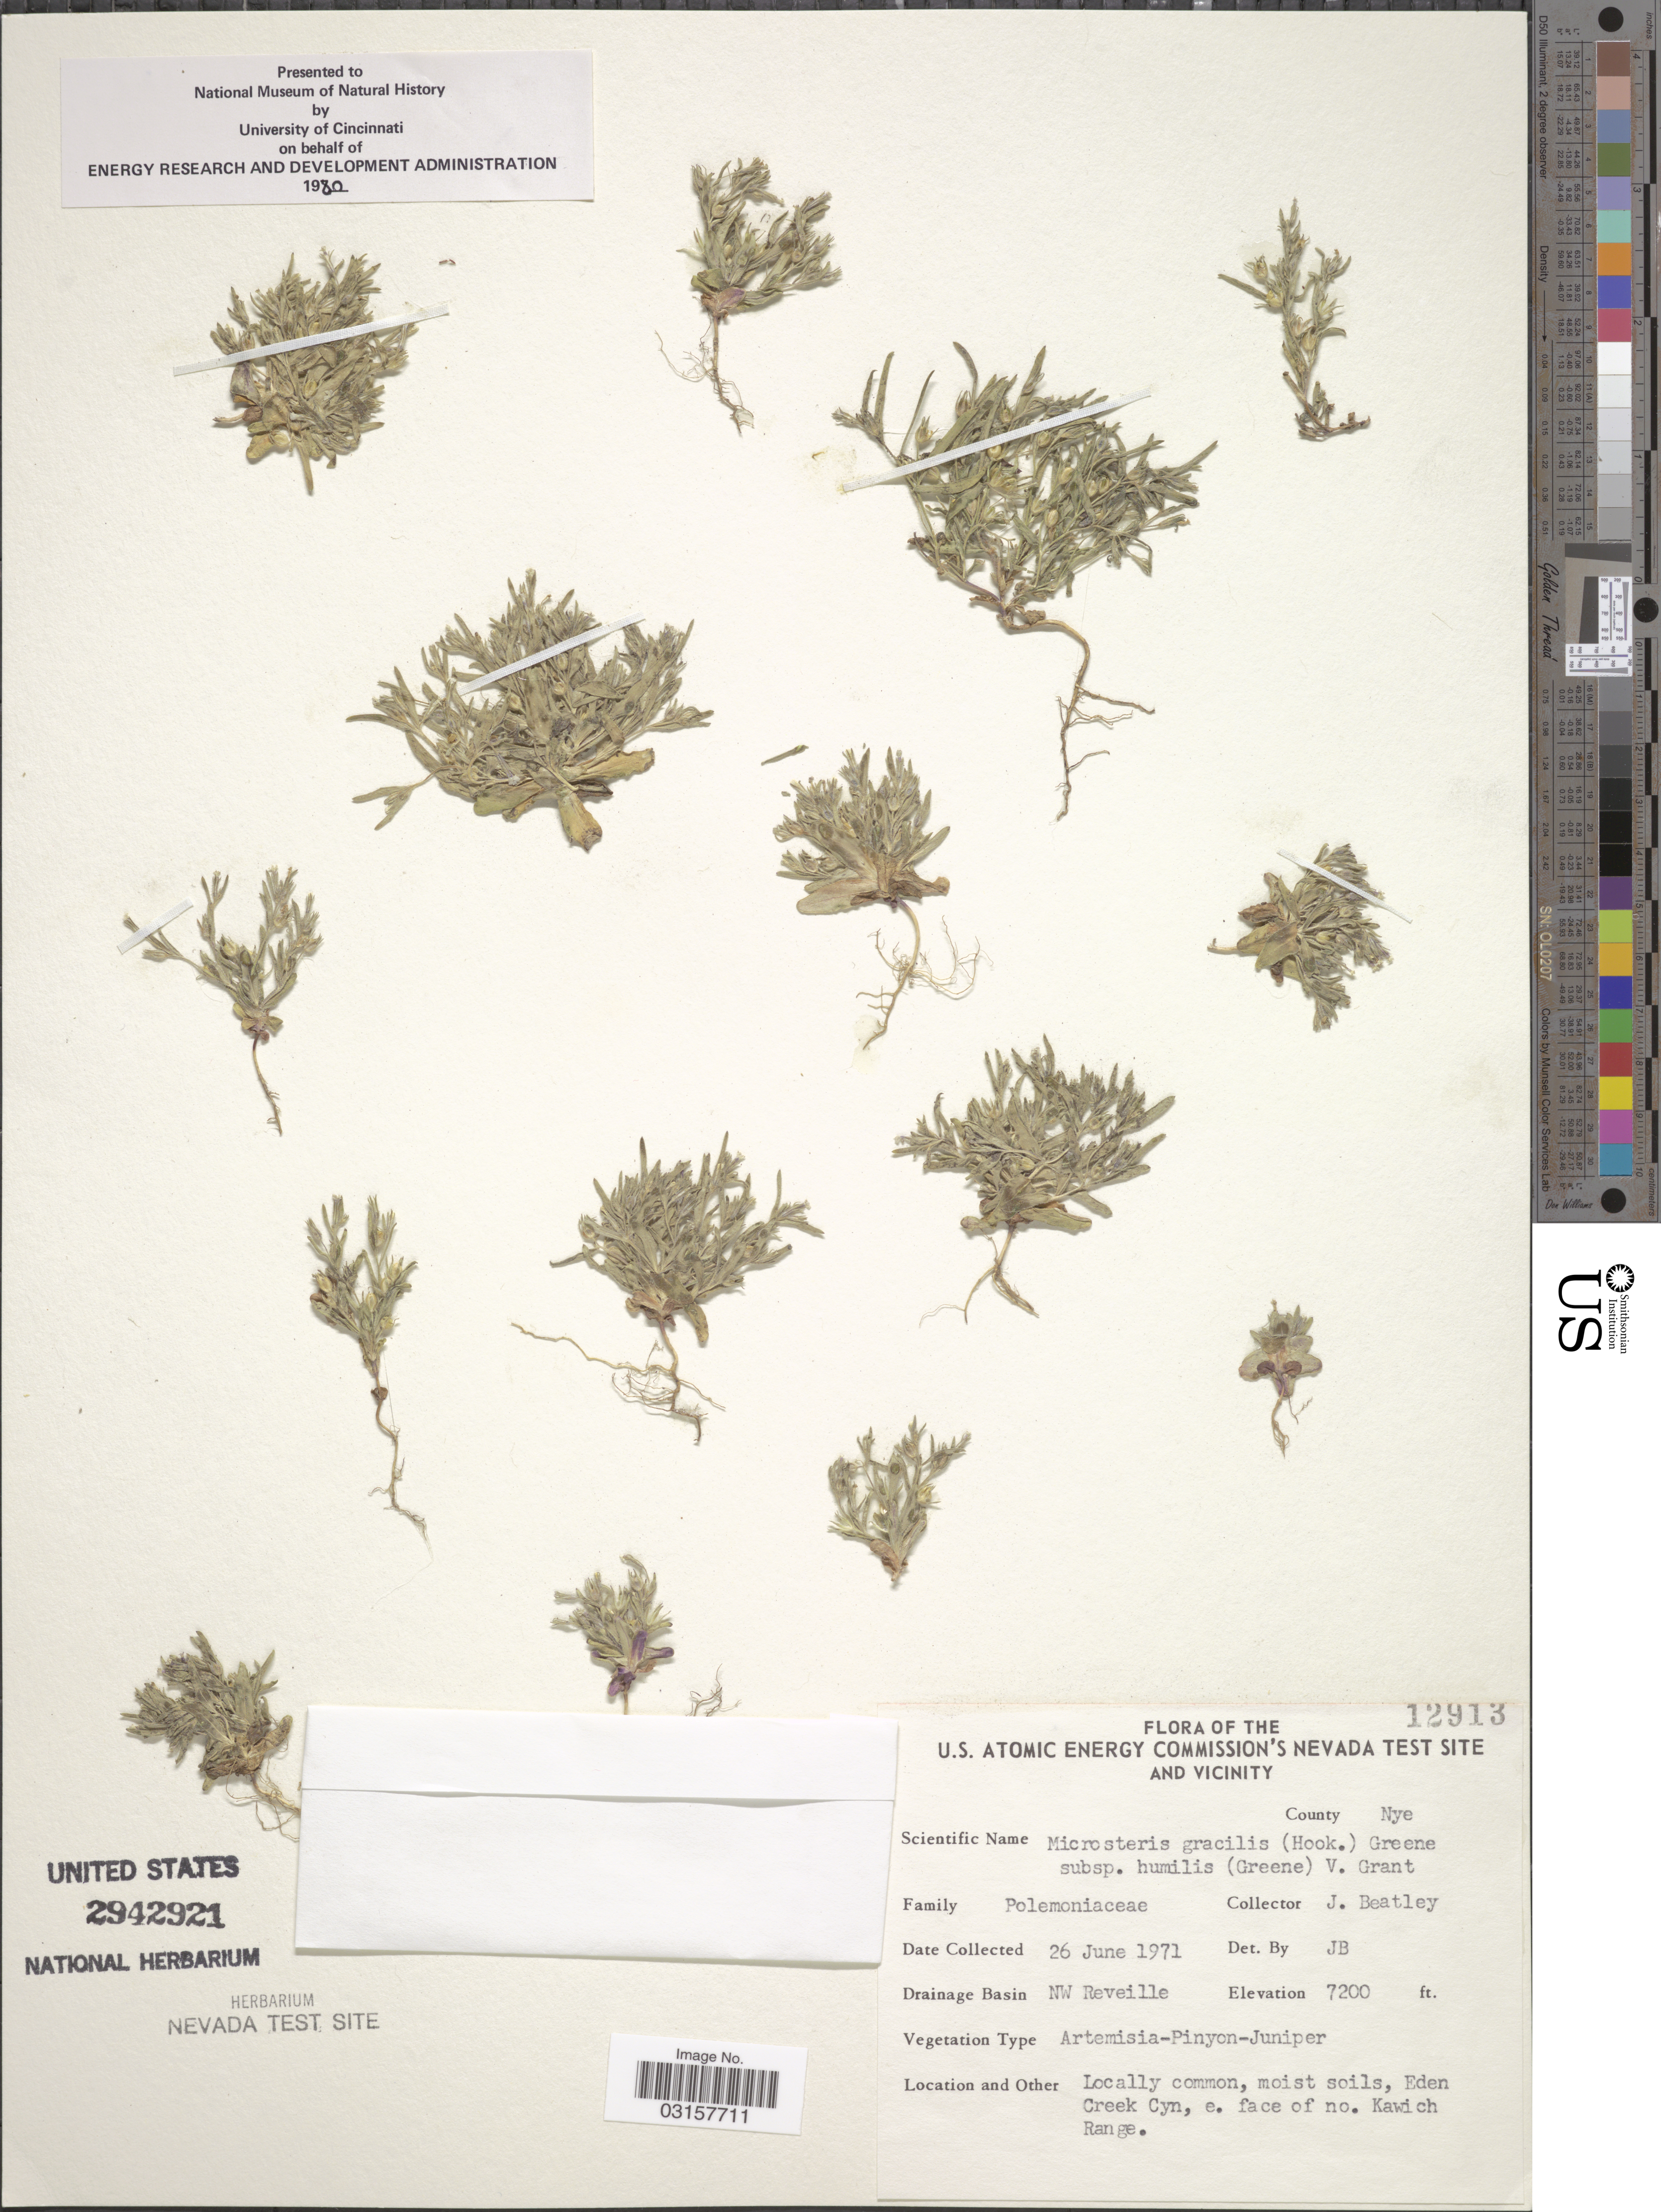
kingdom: Plantae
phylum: Tracheophyta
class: Magnoliopsida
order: Ericales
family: Polemoniaceae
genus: Microsteris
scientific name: Microsteris gracilis var. humilior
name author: (Hook.) Cronquist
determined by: (US) Smithsonian Institution - National Museum of Natural History - Department of Botany (UNITED STATES)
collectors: J. C. Beatley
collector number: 12913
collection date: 1971-06-26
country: United States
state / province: Nevada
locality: U.S. Atomic Energy Commision's Nevada Test Site and Vicinity. County Nye. Drainage Basin NW Reveille. Eden Creek Cyn, e. face of no. Kwaich Range.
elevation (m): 2195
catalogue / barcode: US 2942921